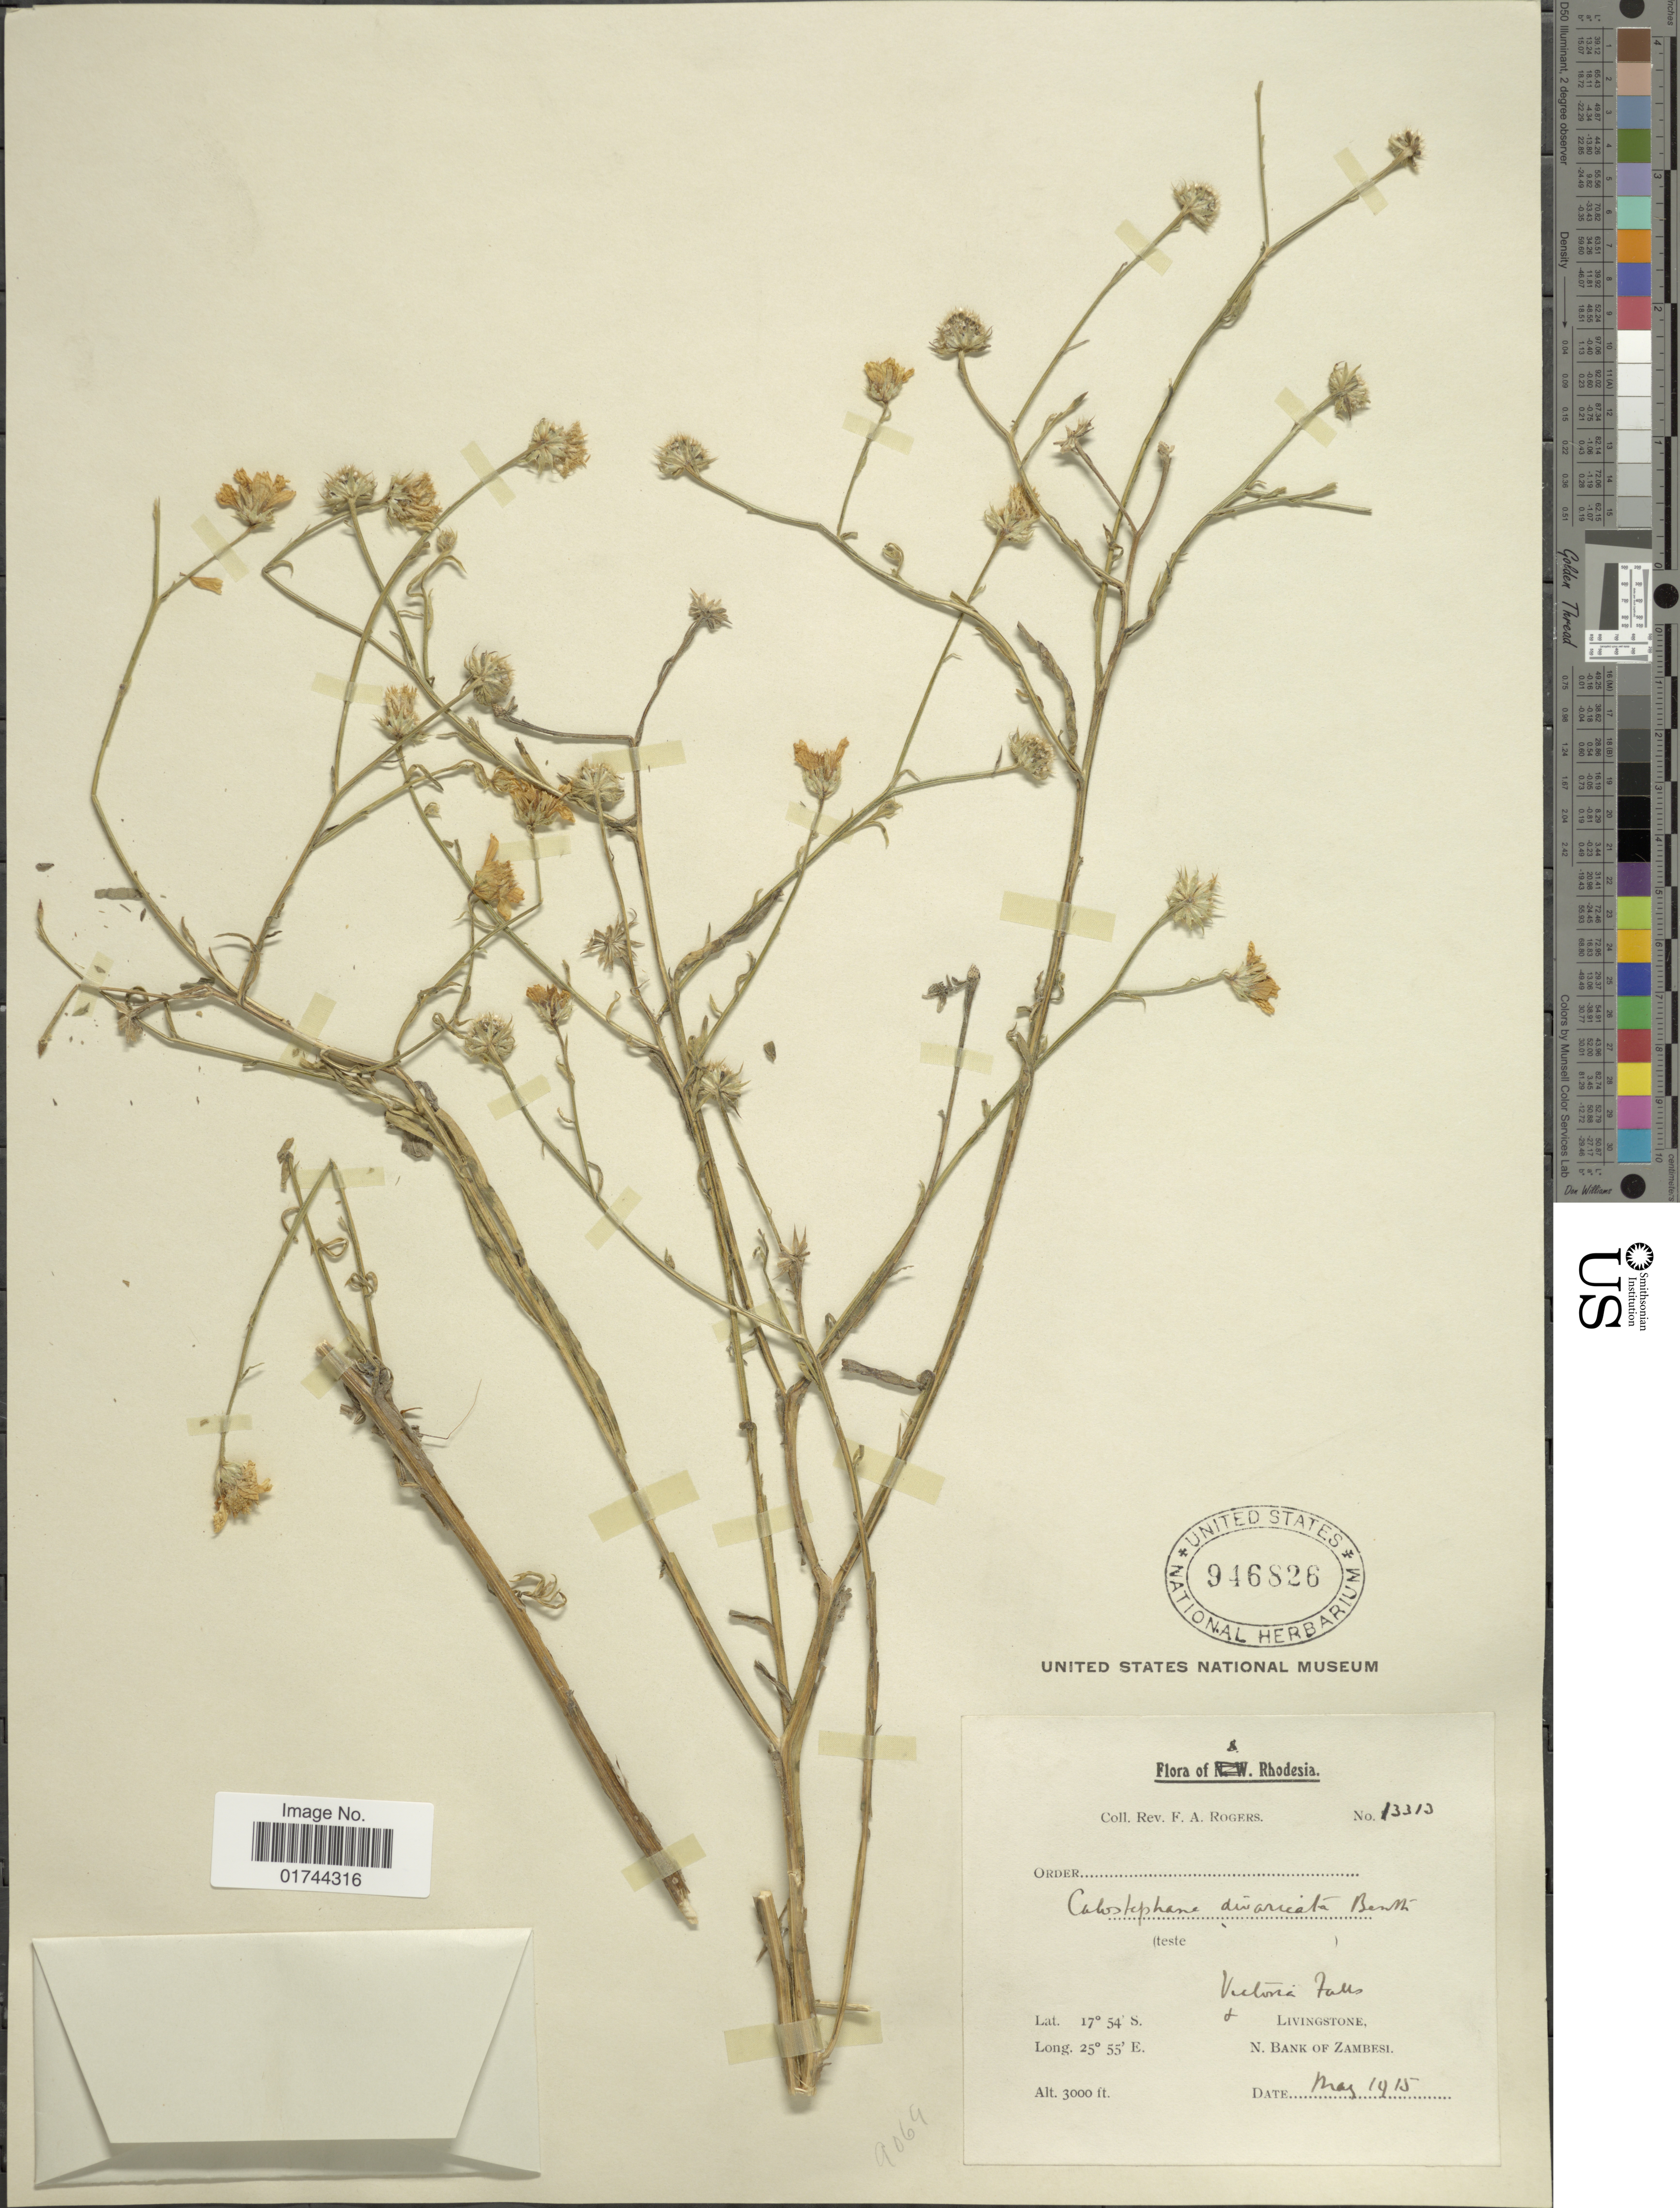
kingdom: Plantae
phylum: Tracheophyta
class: Magnoliopsida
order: Asterales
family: Asteraceae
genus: Calostephane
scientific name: Calostephane divaricata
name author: Benth.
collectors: F. A. Rogers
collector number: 13313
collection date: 1915-05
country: Zimbabwe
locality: Livingstone, N. Bank of Zambesi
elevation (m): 914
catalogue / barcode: US 946826